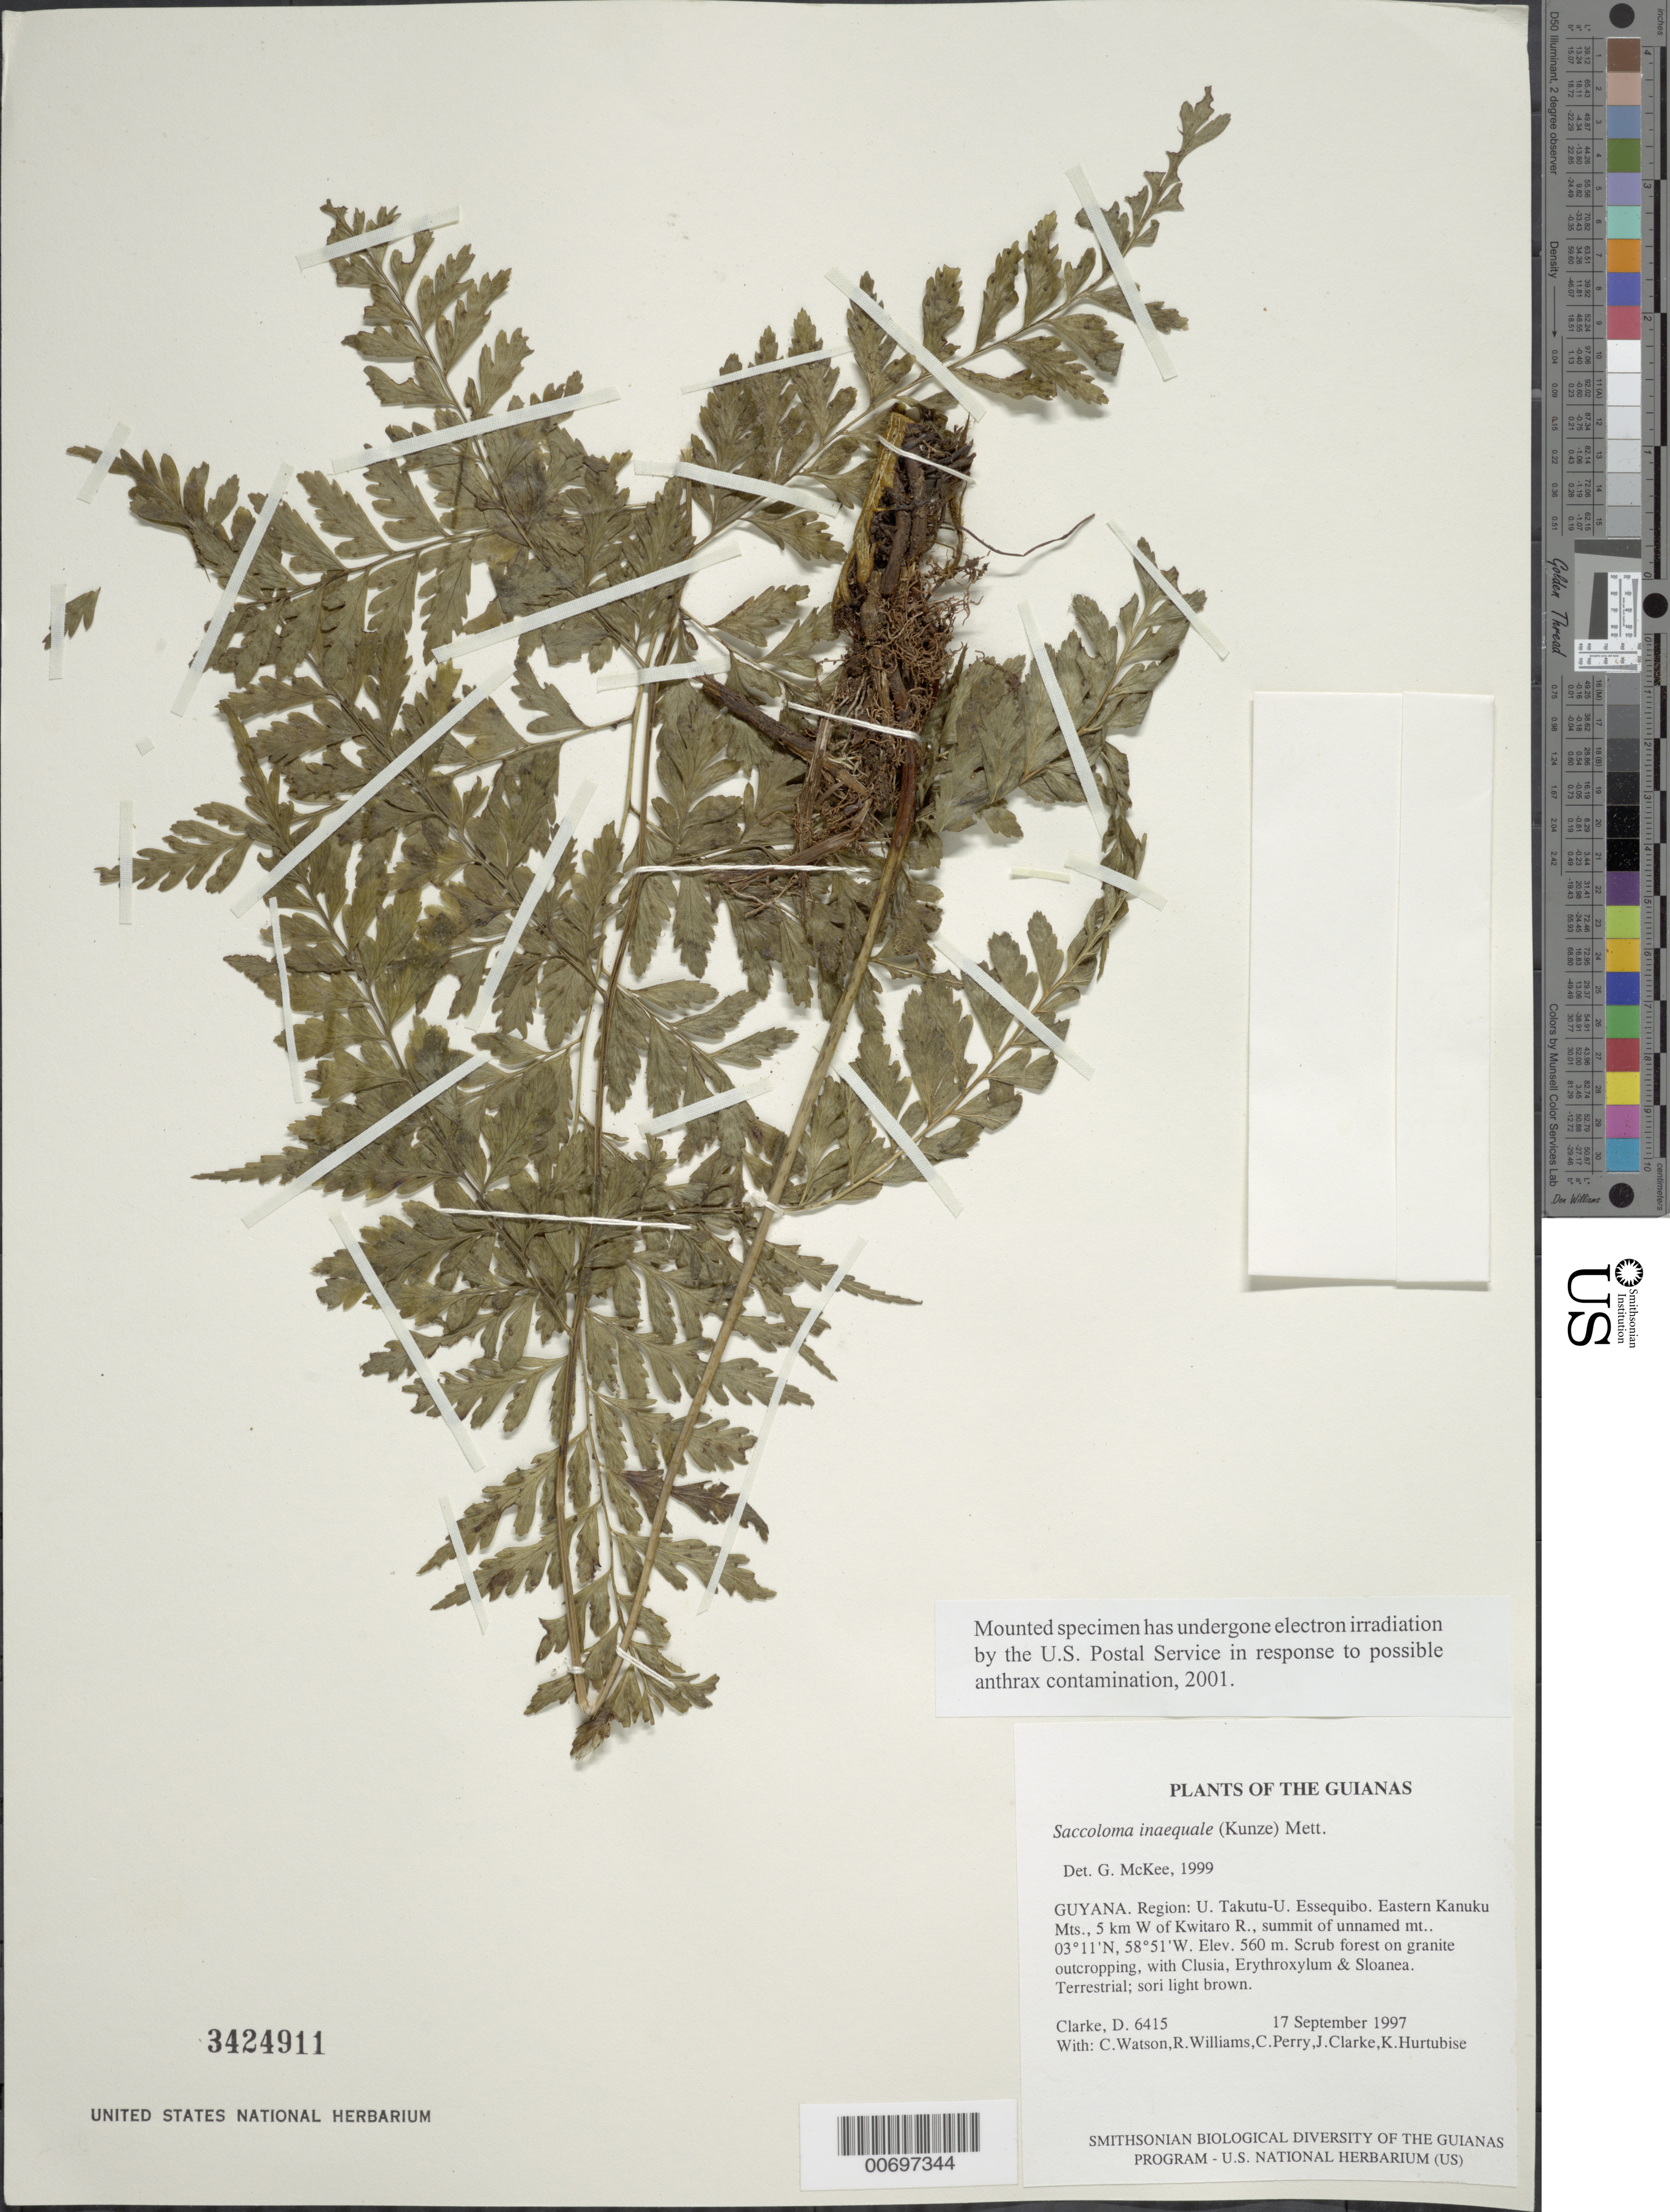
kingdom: Plantae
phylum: Tracheophyta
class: Polypodiopsida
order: Polypodiales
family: Saccolomataceae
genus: Saccoloma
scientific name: Saccoloma inaequale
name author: (Kunze) Mett.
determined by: McKee, G. S., (US), NMNH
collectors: H. D. Clarke, C. Watson, R. Williams, C. Perry, J. Clarke & K. Hurtubise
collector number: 6415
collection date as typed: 17 September 1997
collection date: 1997-09-17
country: Guyana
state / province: U. Takutu-U. Essequibo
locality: Eastern Kanuku Mts., 5 km W of Kwitaro R., summit of unnamed mt.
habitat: Scrub forest on granite outcropping, with Clusia, Erythroxylum & Sloanea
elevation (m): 560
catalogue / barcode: US 3424911